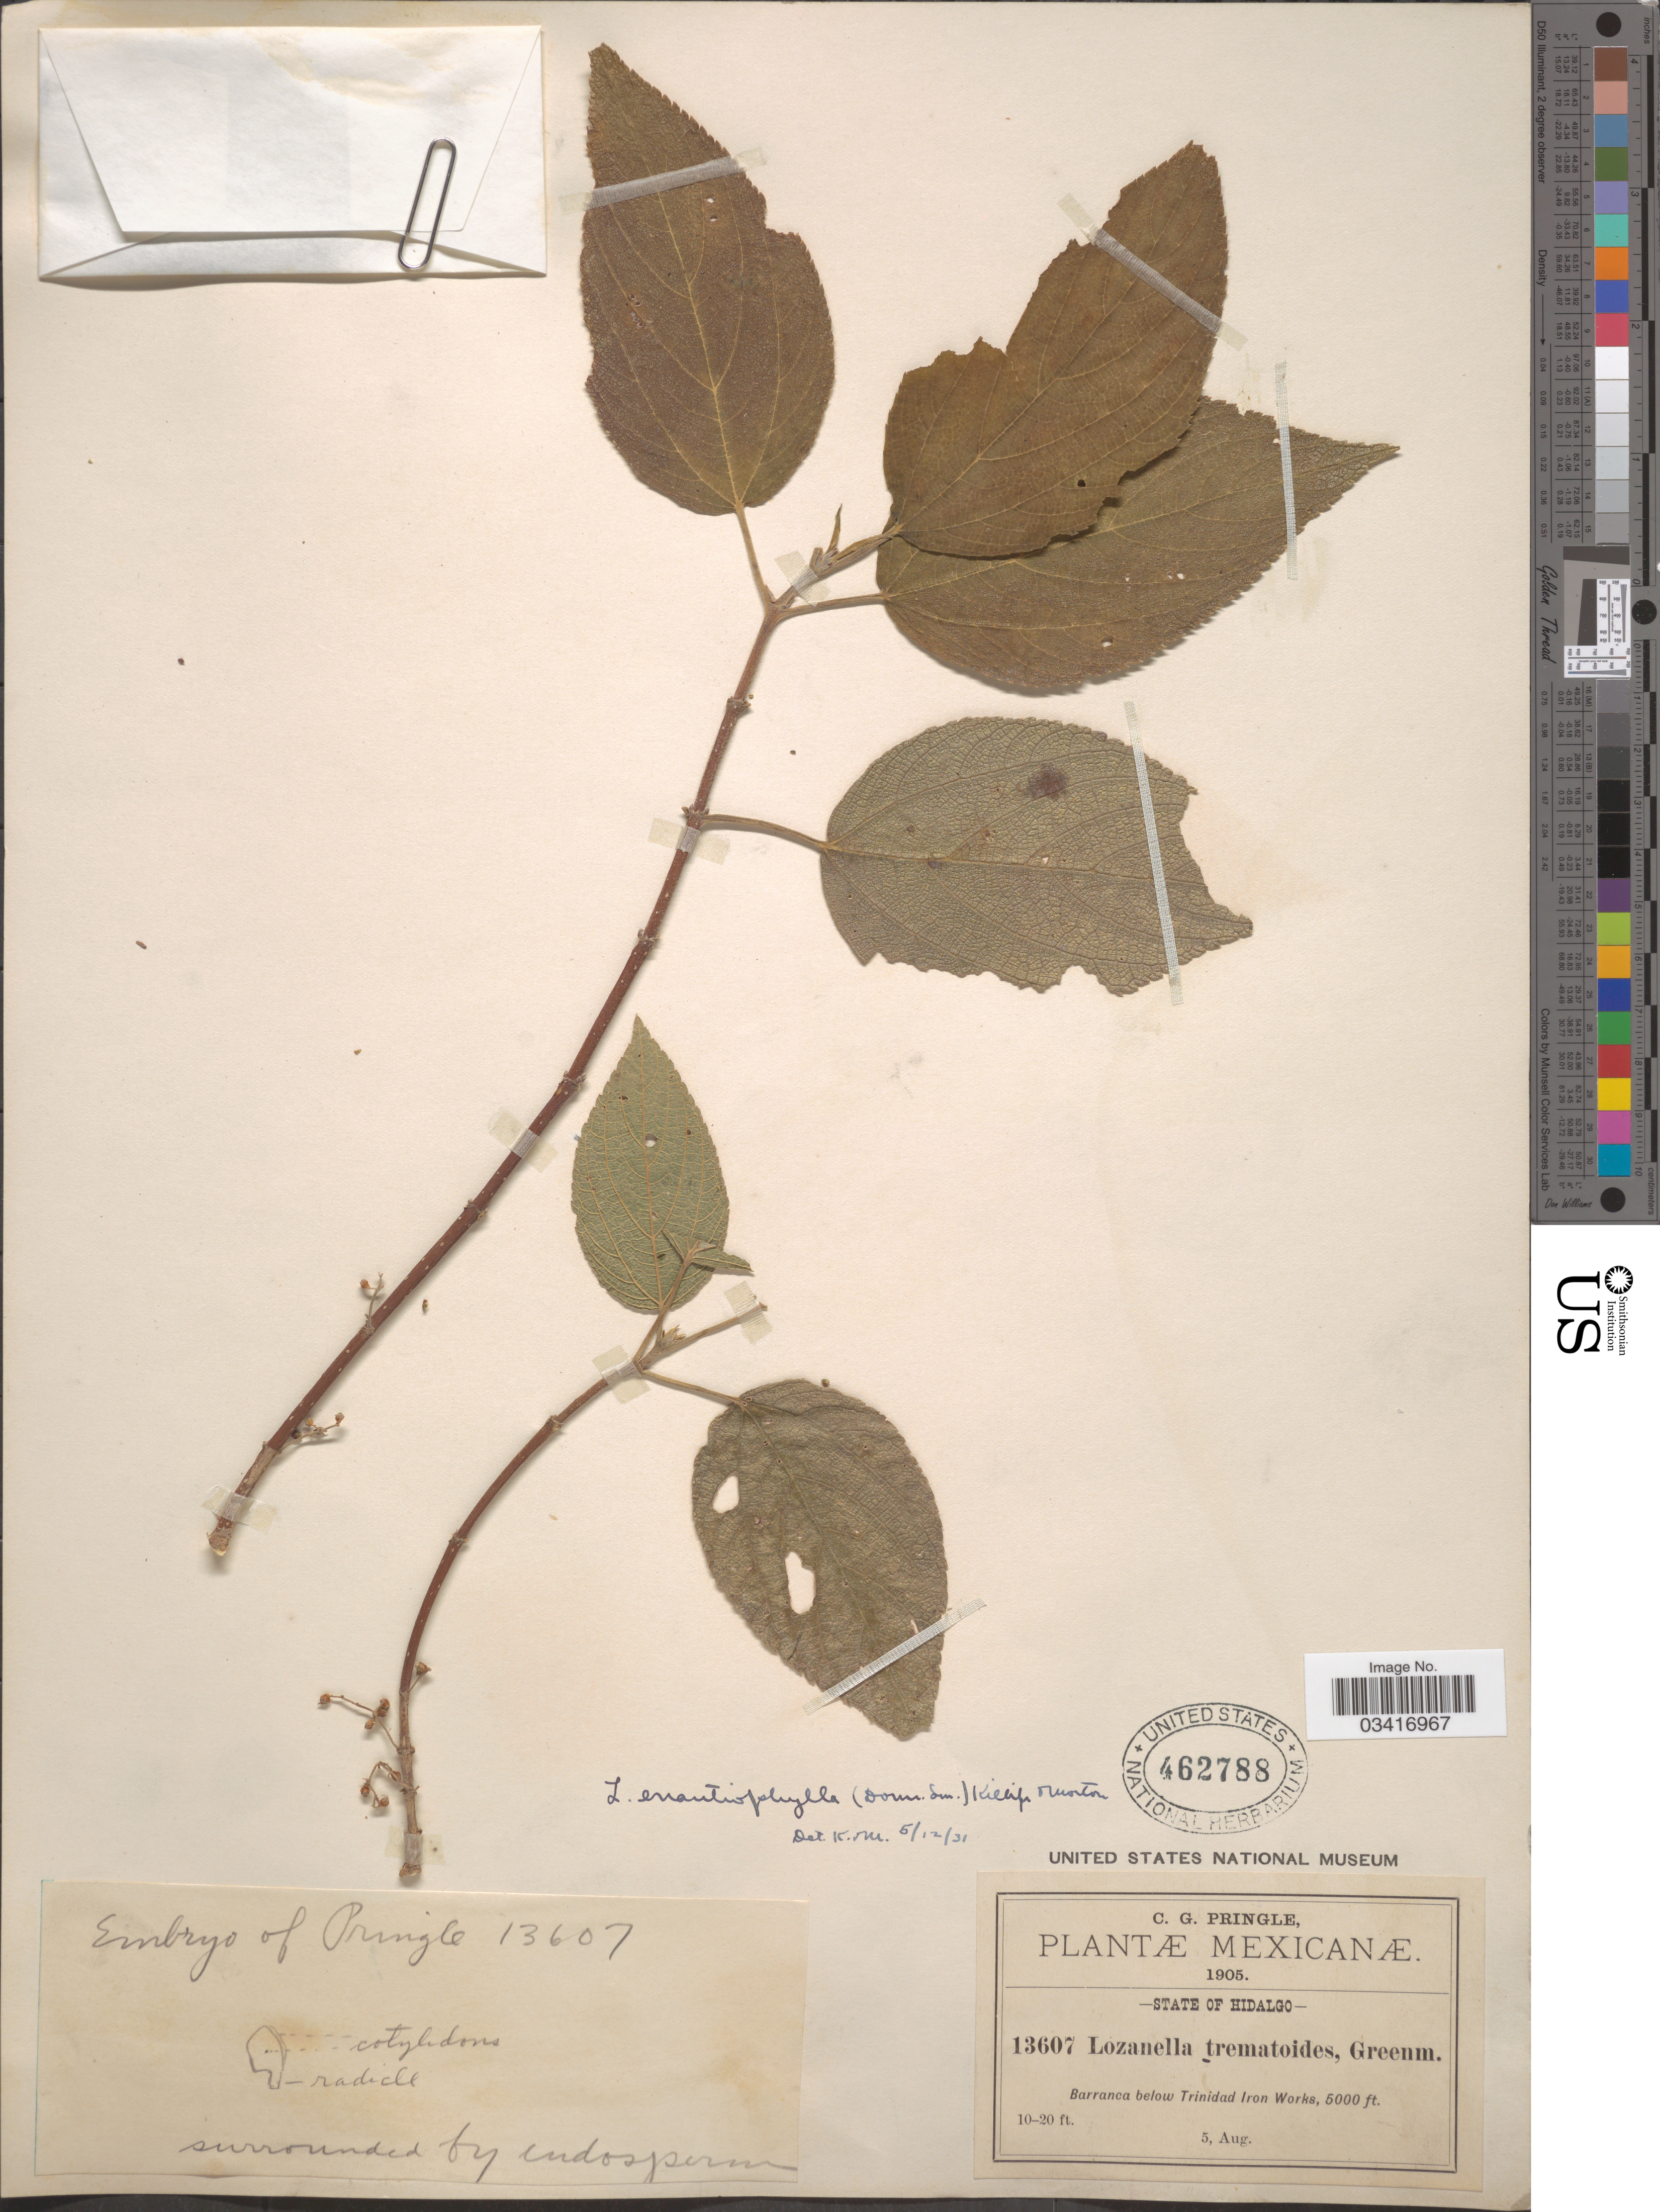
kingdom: Plantae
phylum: Tracheophyta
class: Magnoliopsida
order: Rosales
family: Cannabaceae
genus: Lozanella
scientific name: Lozanella enantiophylla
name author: (Donn. Sm.) Killip & C.V. Morton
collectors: C. G. Pringle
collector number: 13607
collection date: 1905-08-05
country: Mexico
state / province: Hidalgo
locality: Barranca below Trinidad Iron Works.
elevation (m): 1524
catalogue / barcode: US 462788